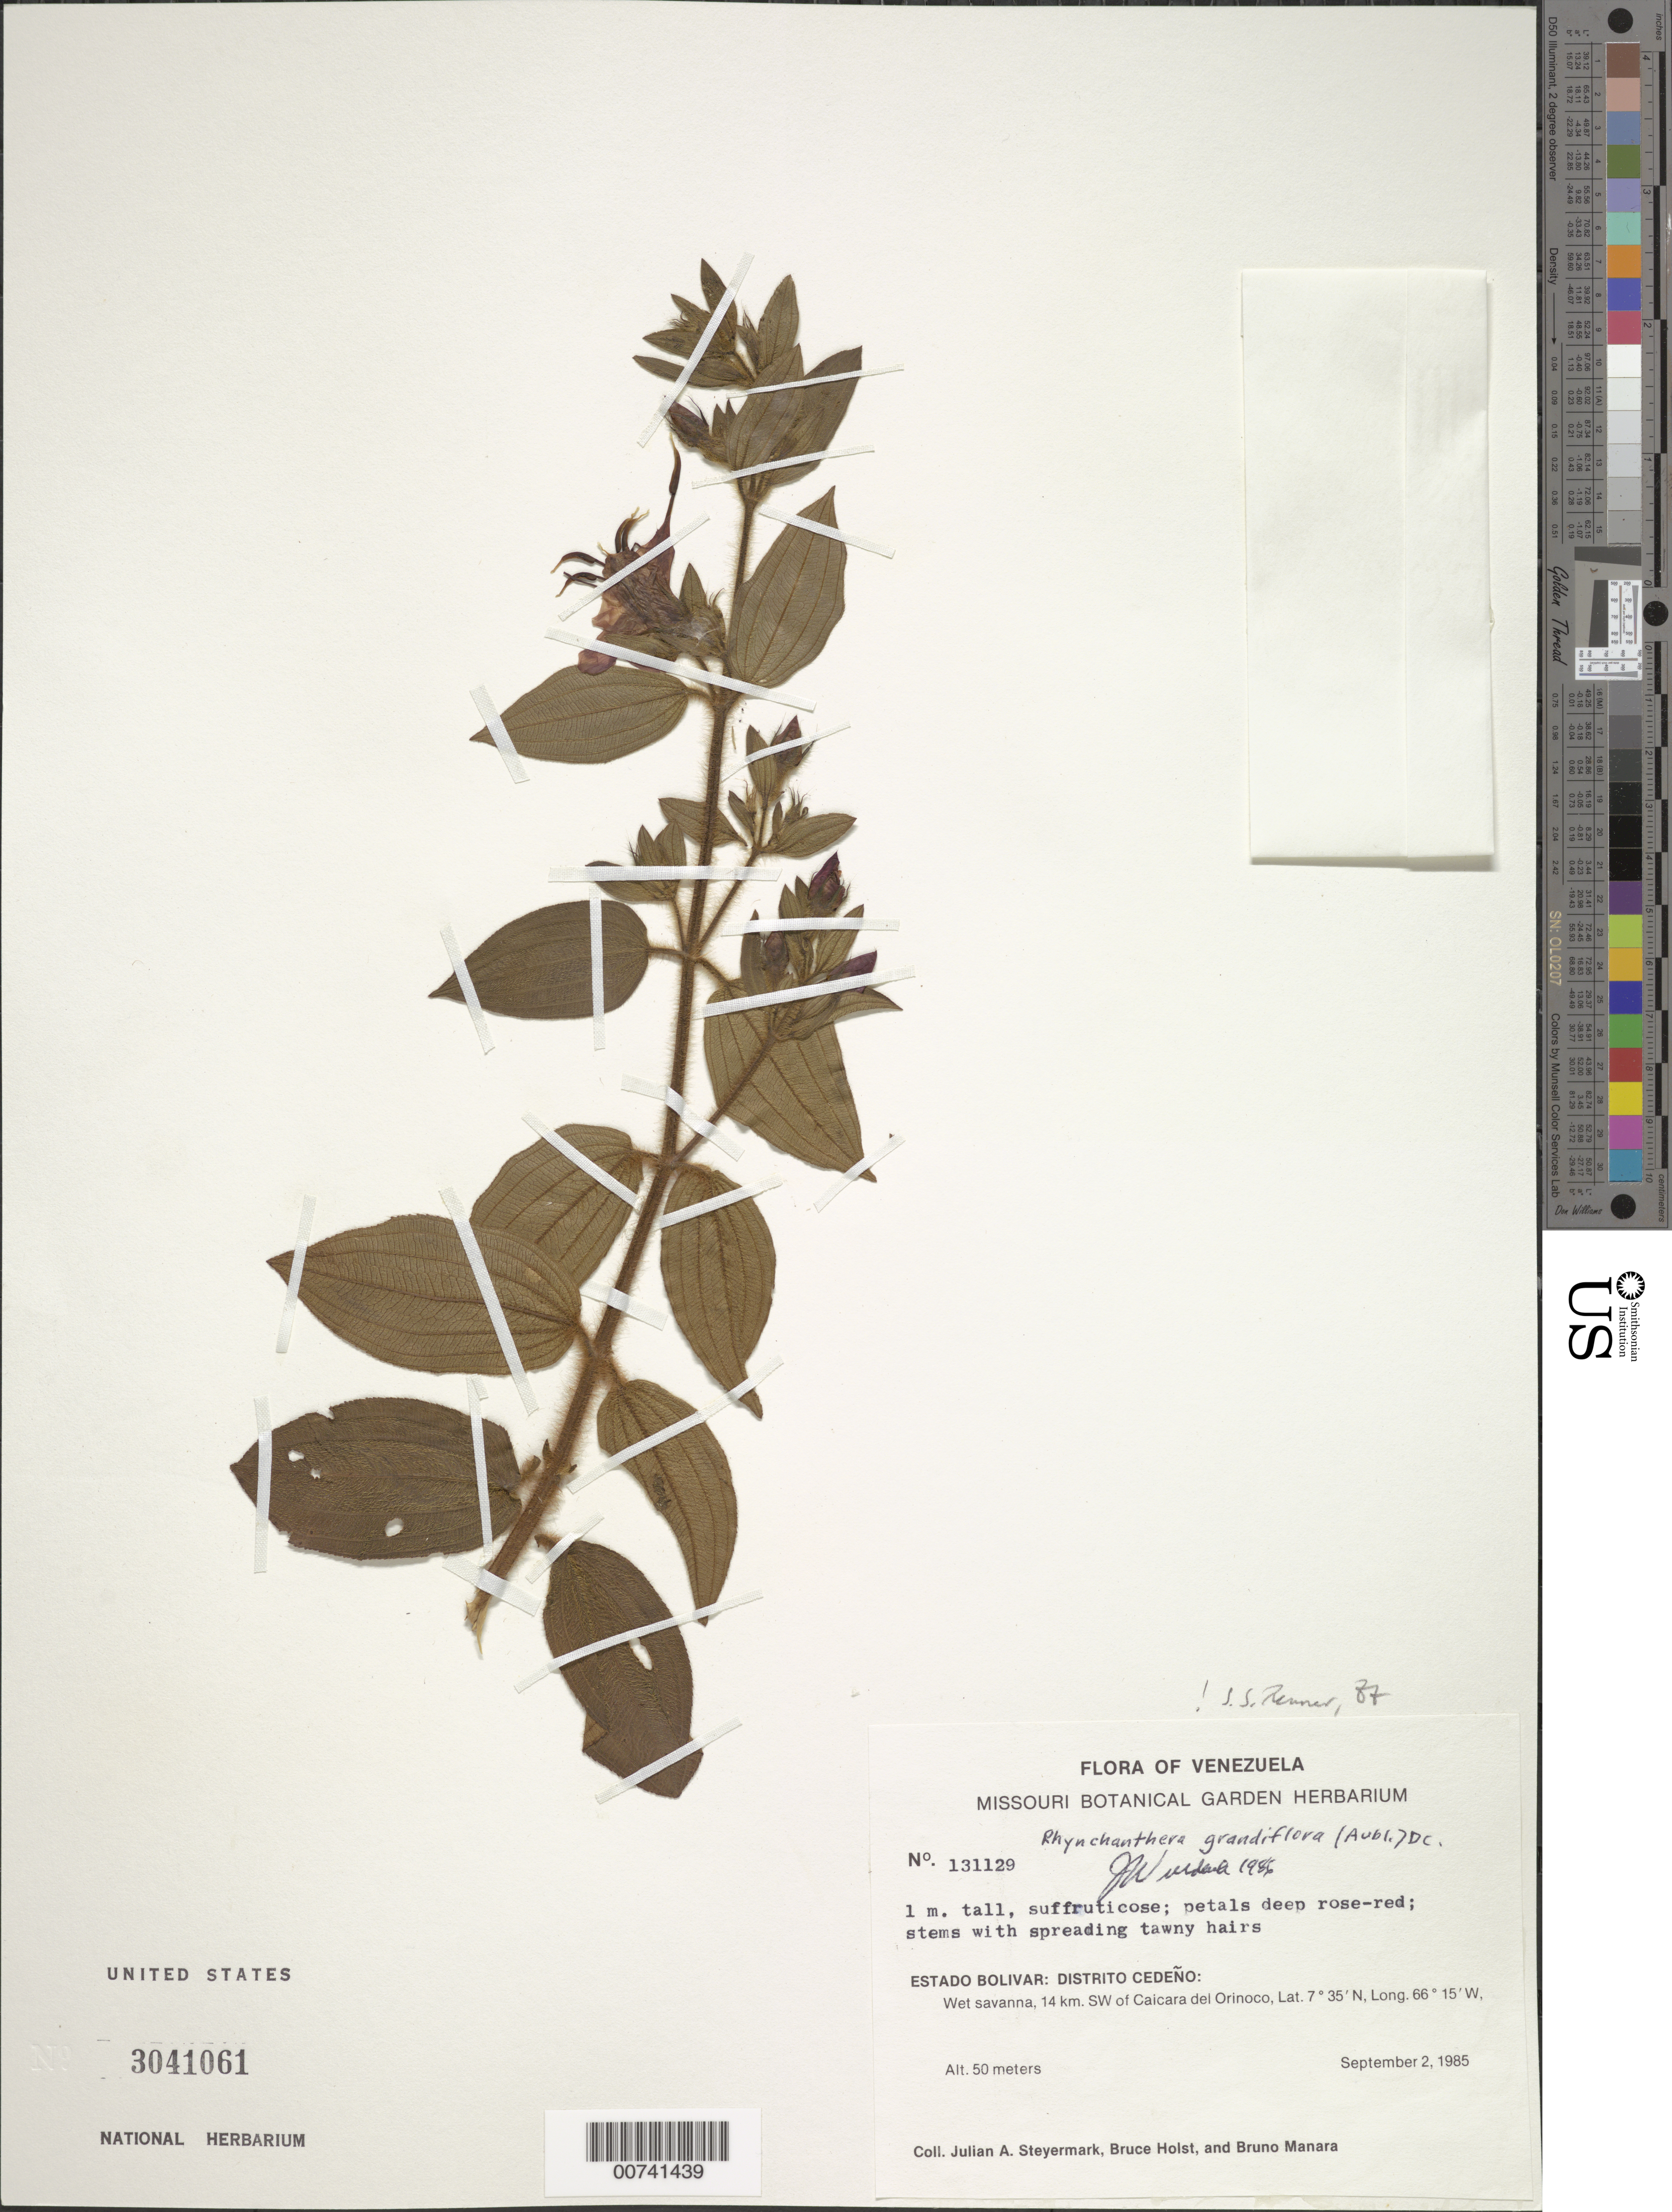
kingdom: Plantae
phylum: Tracheophyta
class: Magnoliopsida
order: Myrtales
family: Melastomataceae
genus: Rhynchanthera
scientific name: Rhynchanthera grandiflora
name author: (Aubl.) DC.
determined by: Renner, S. S.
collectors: J. Steyermark, B. Holst & B. Manara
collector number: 131129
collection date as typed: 2-Sep-85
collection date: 1985-09-02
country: Venezuela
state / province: Bolívar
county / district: Cedeño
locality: Caicara del Orinoco, 14 km SW of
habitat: Wet savanna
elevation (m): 50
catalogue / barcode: US 3041061